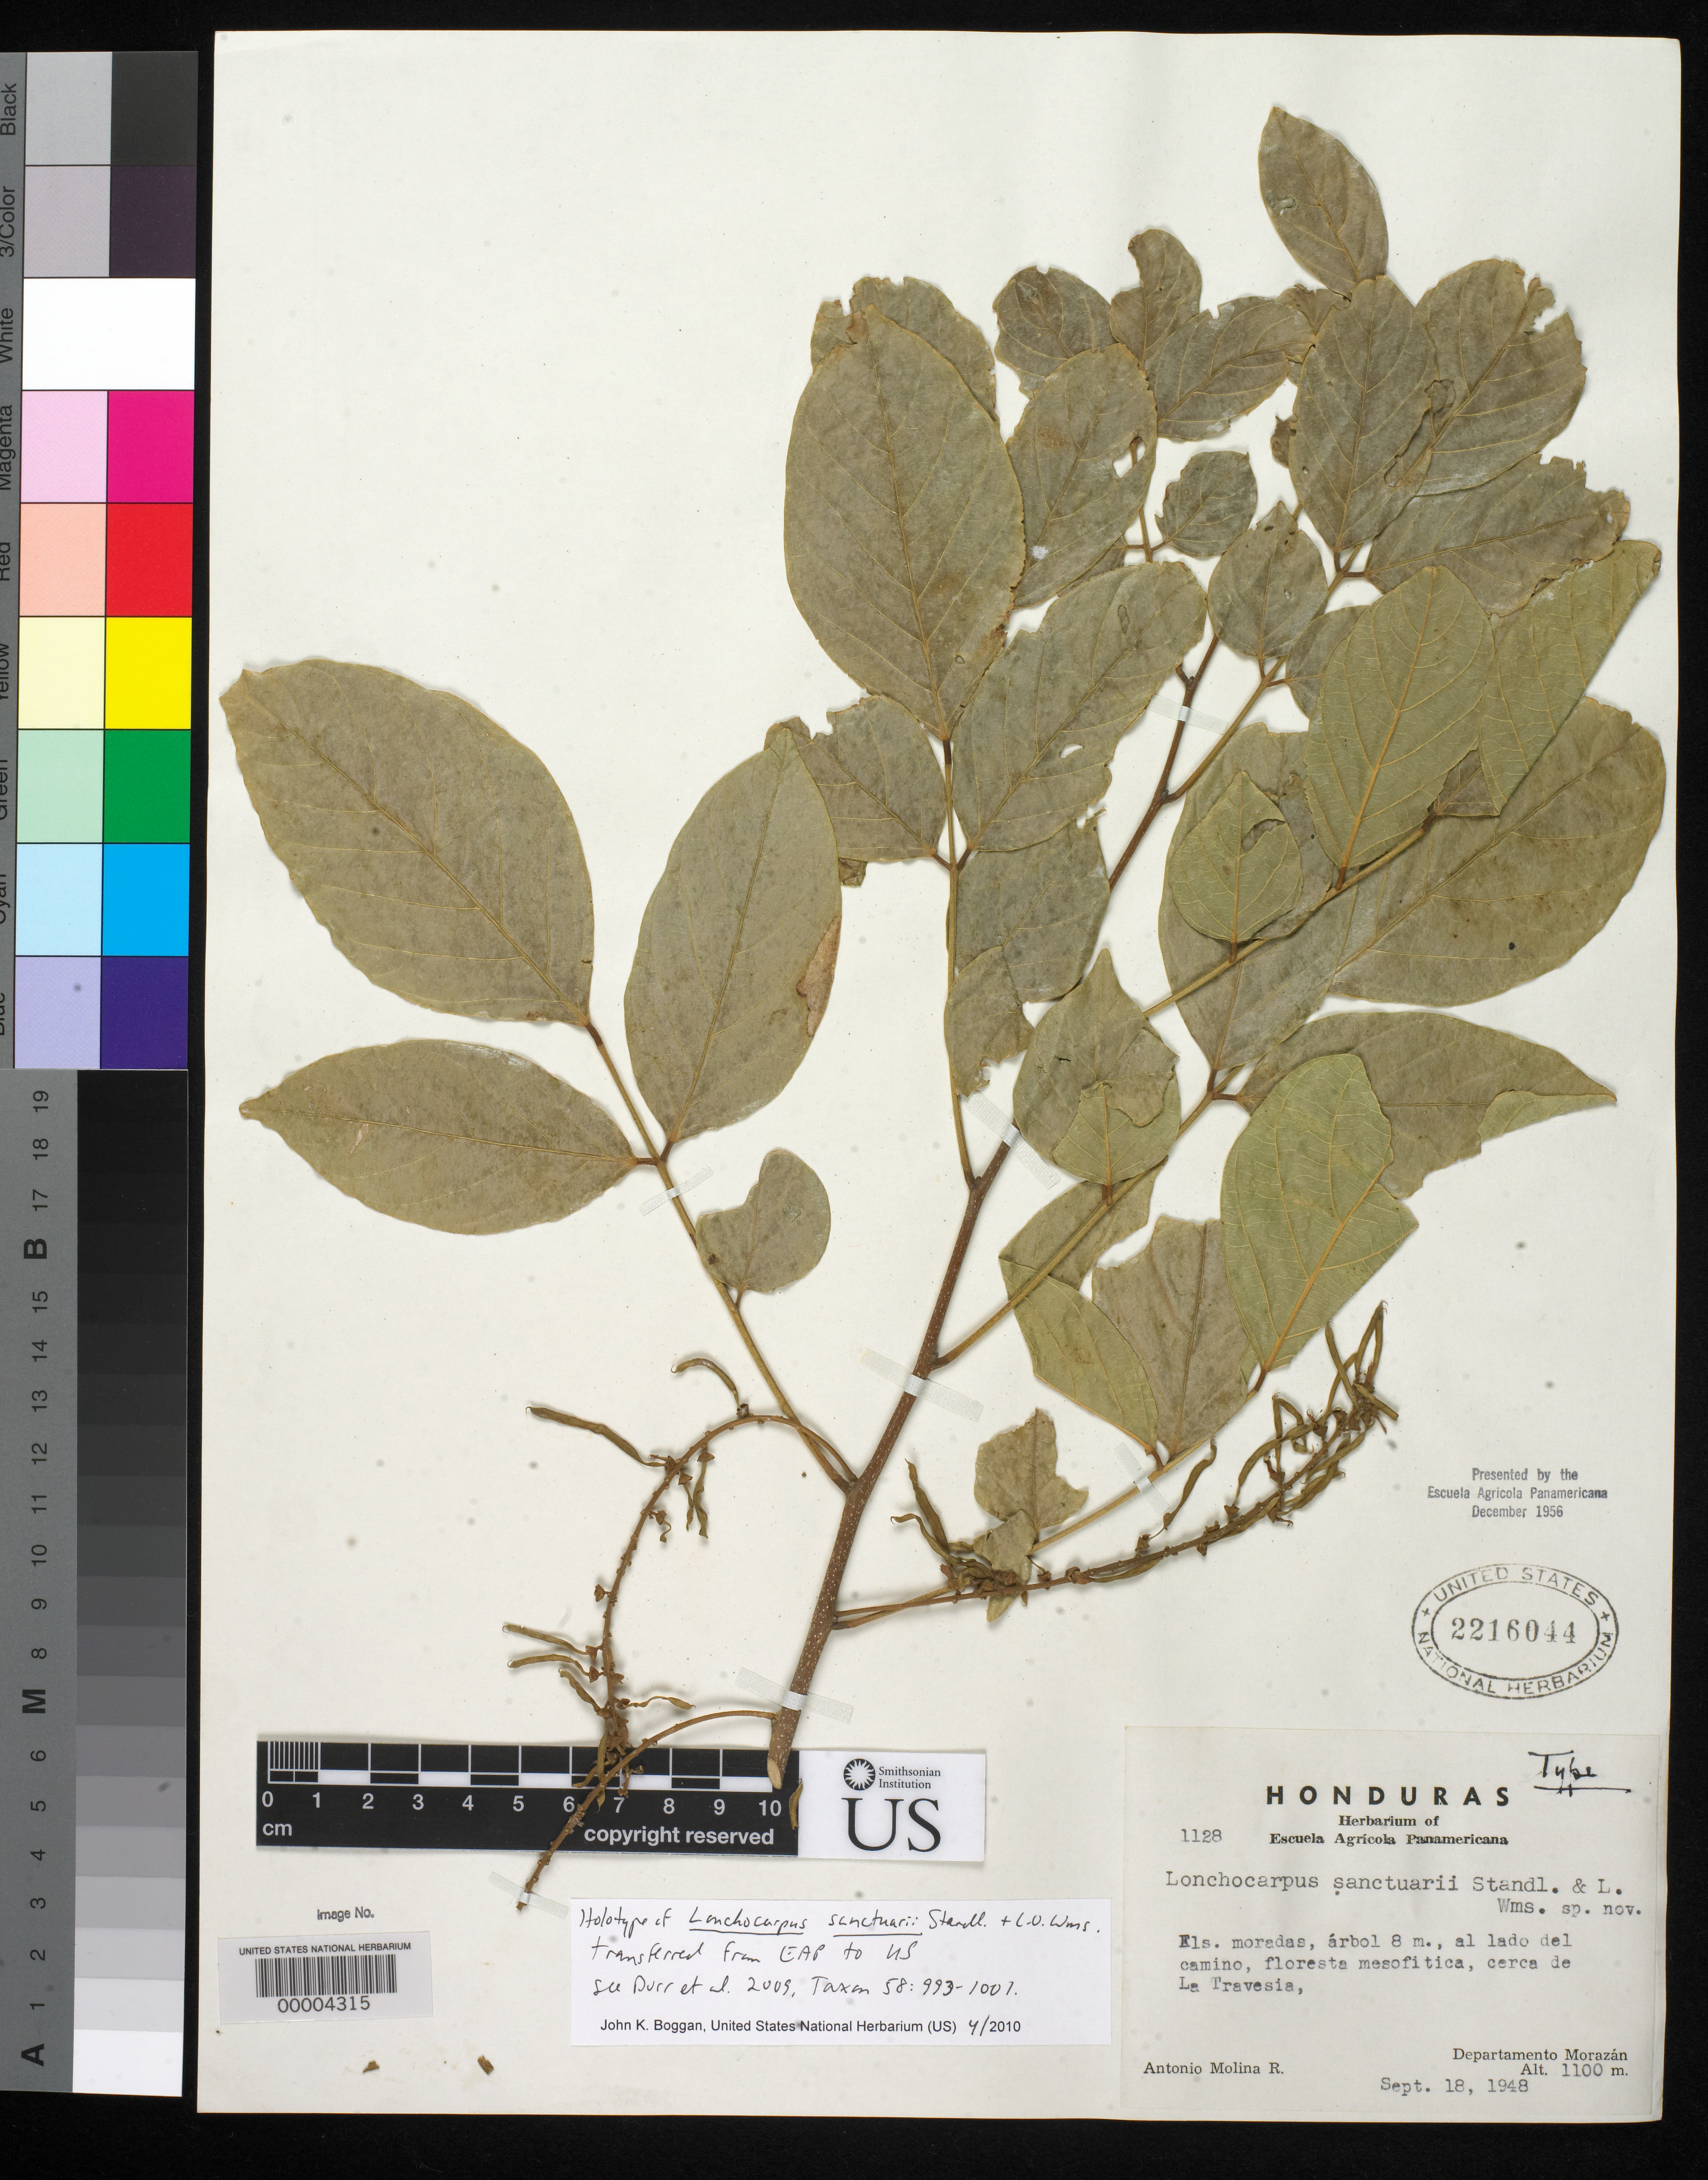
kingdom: Plantae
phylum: Tracheophyta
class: Magnoliopsida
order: Fabales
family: Fabaceae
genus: Lonchocarpus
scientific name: Lonchocarpus sanctuarii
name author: Standl. & L.O. Williams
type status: Holotype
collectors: A. Molina R.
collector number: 1128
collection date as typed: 18 Sep 1948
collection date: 1948-09-18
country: Honduras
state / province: Fco. Morazán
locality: Vecindad de Suyapa, cerca de La Travesia.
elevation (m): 1100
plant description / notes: "Presented by the Escuela Agricola Panamericana December 1956." Holotype, transferred from EAP to US (see Dorr et al. 2009, Taxon 58: 993-1001).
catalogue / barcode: US 2216044